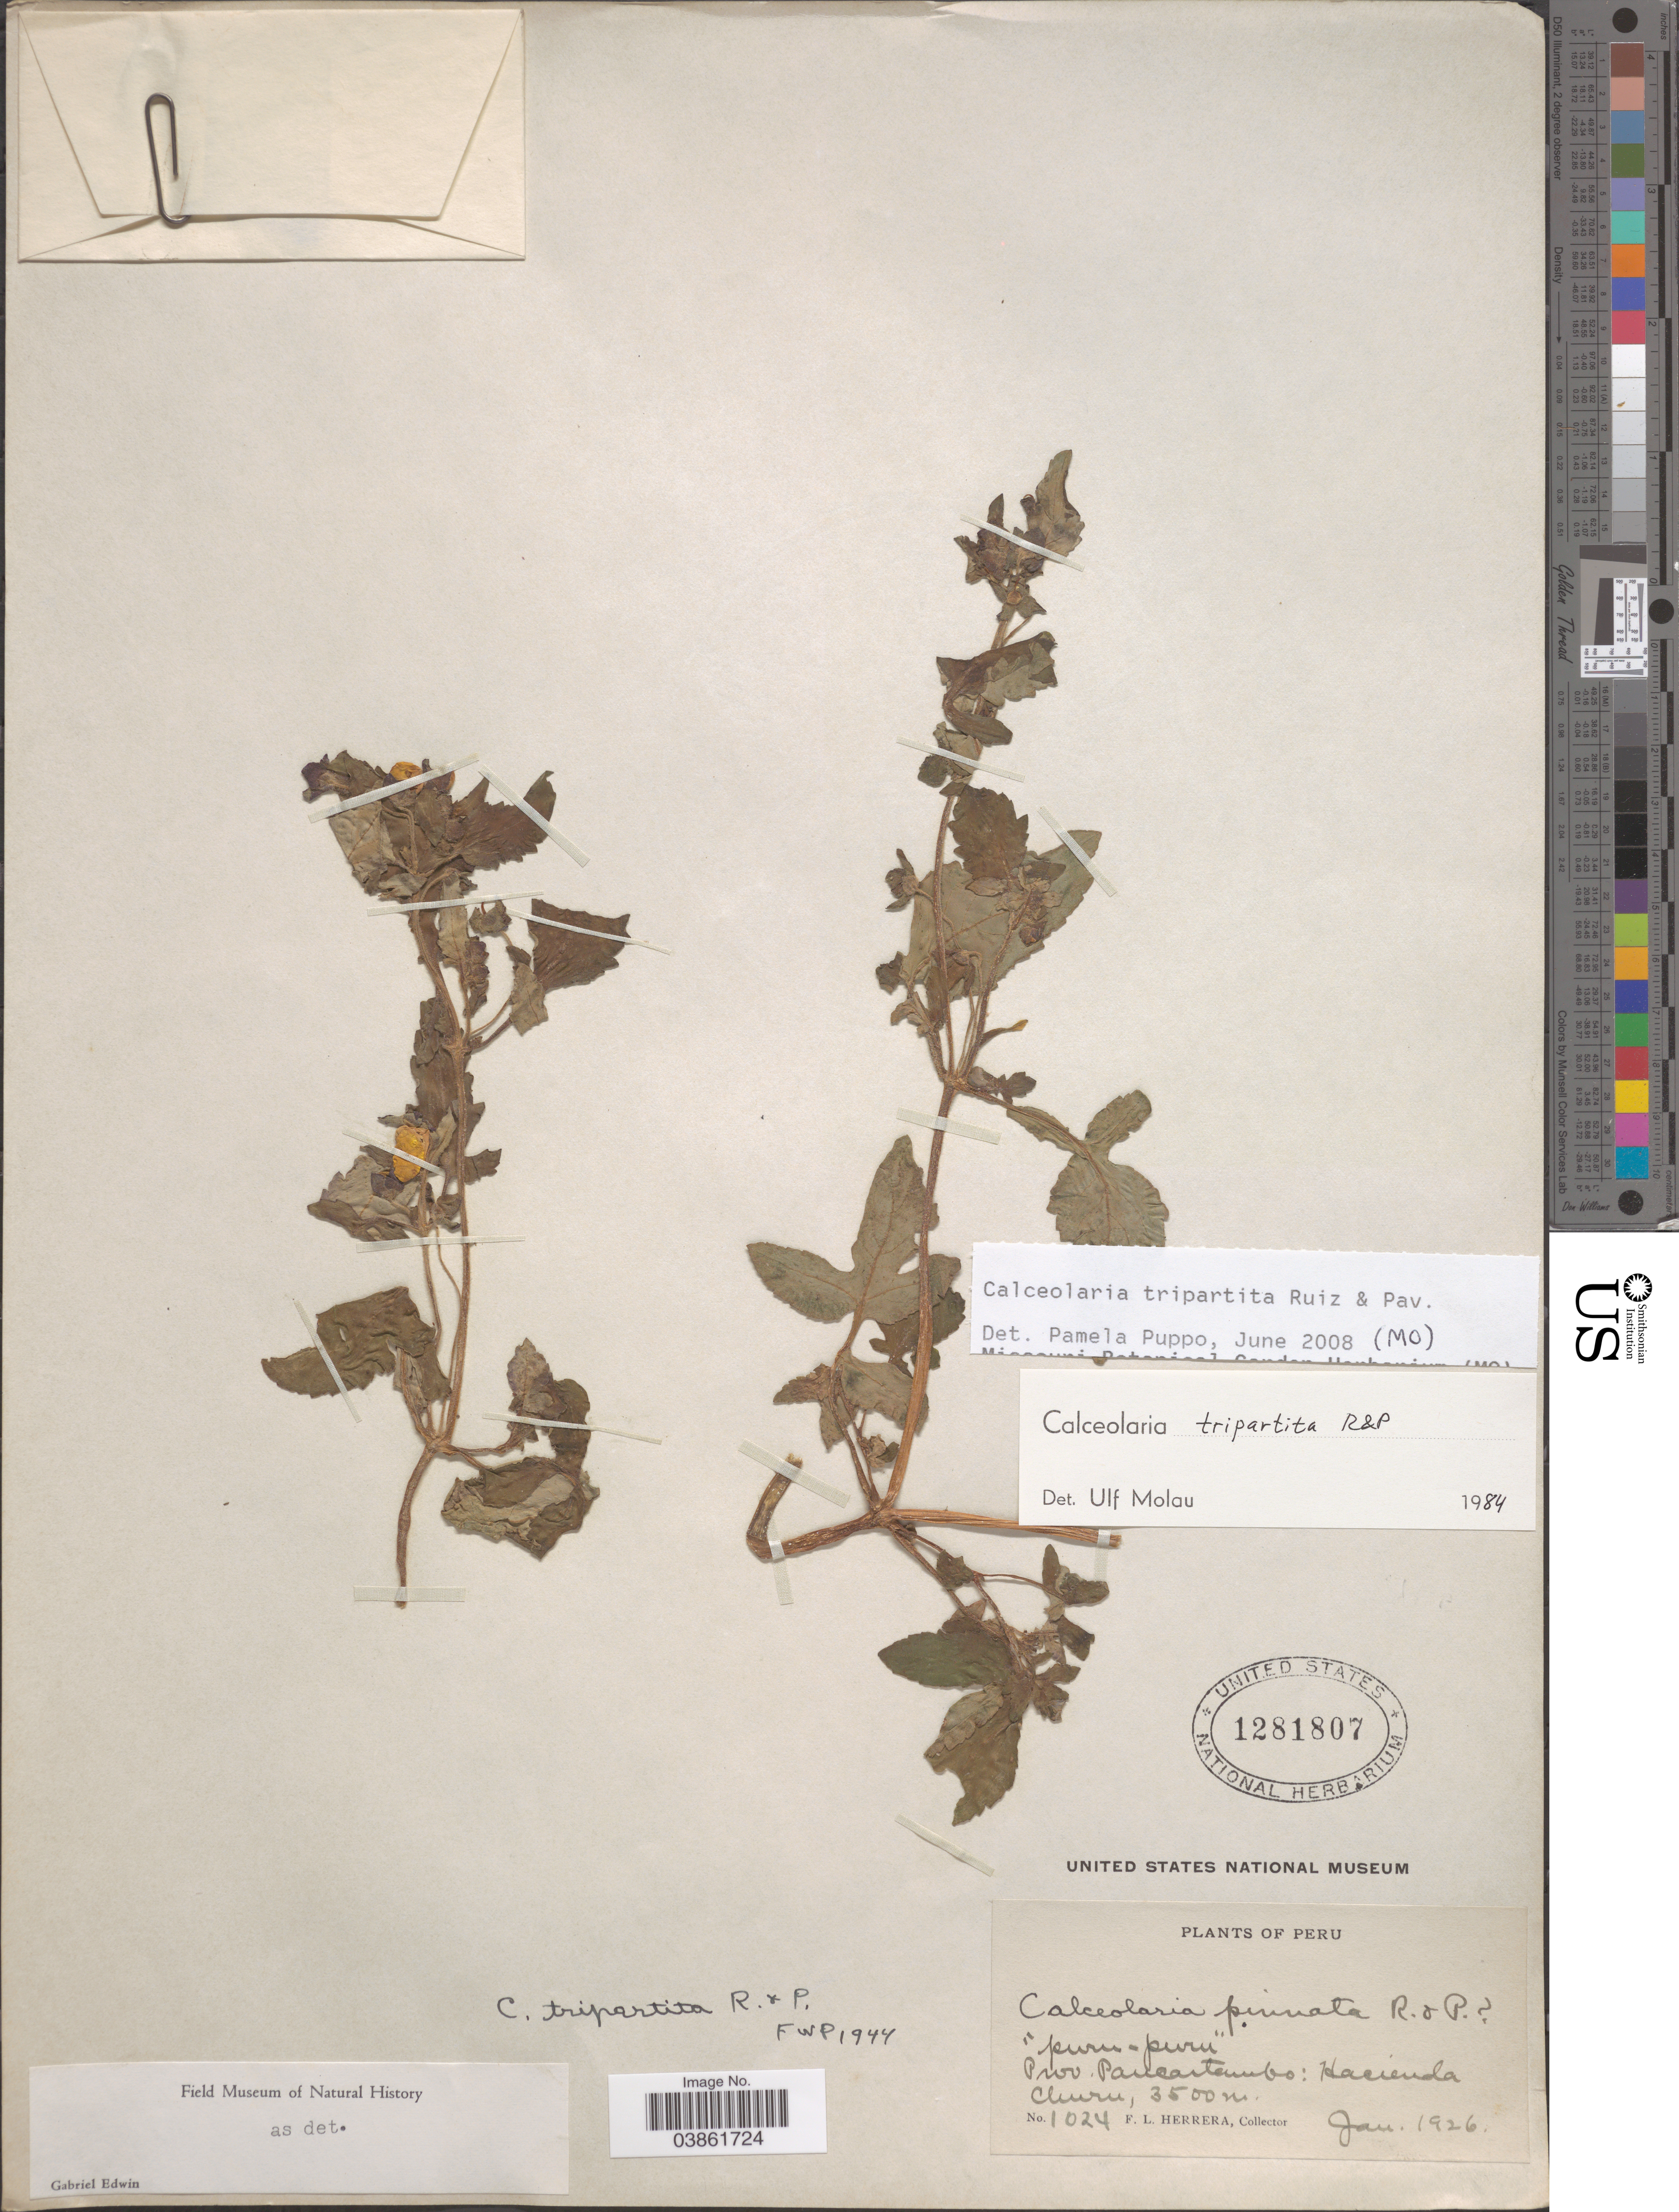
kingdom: Plantae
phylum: Tracheophyta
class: Magnoliopsida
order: Lamiales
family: Calceolariaceae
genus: Calceolaria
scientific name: Calceolaria tripartita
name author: Ruiz & Pav.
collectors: F. L. Herrera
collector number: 1024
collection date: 1926-01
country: Peru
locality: Prov. Paucartambo: Hacienda Churu.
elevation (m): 3500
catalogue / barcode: US 1281807